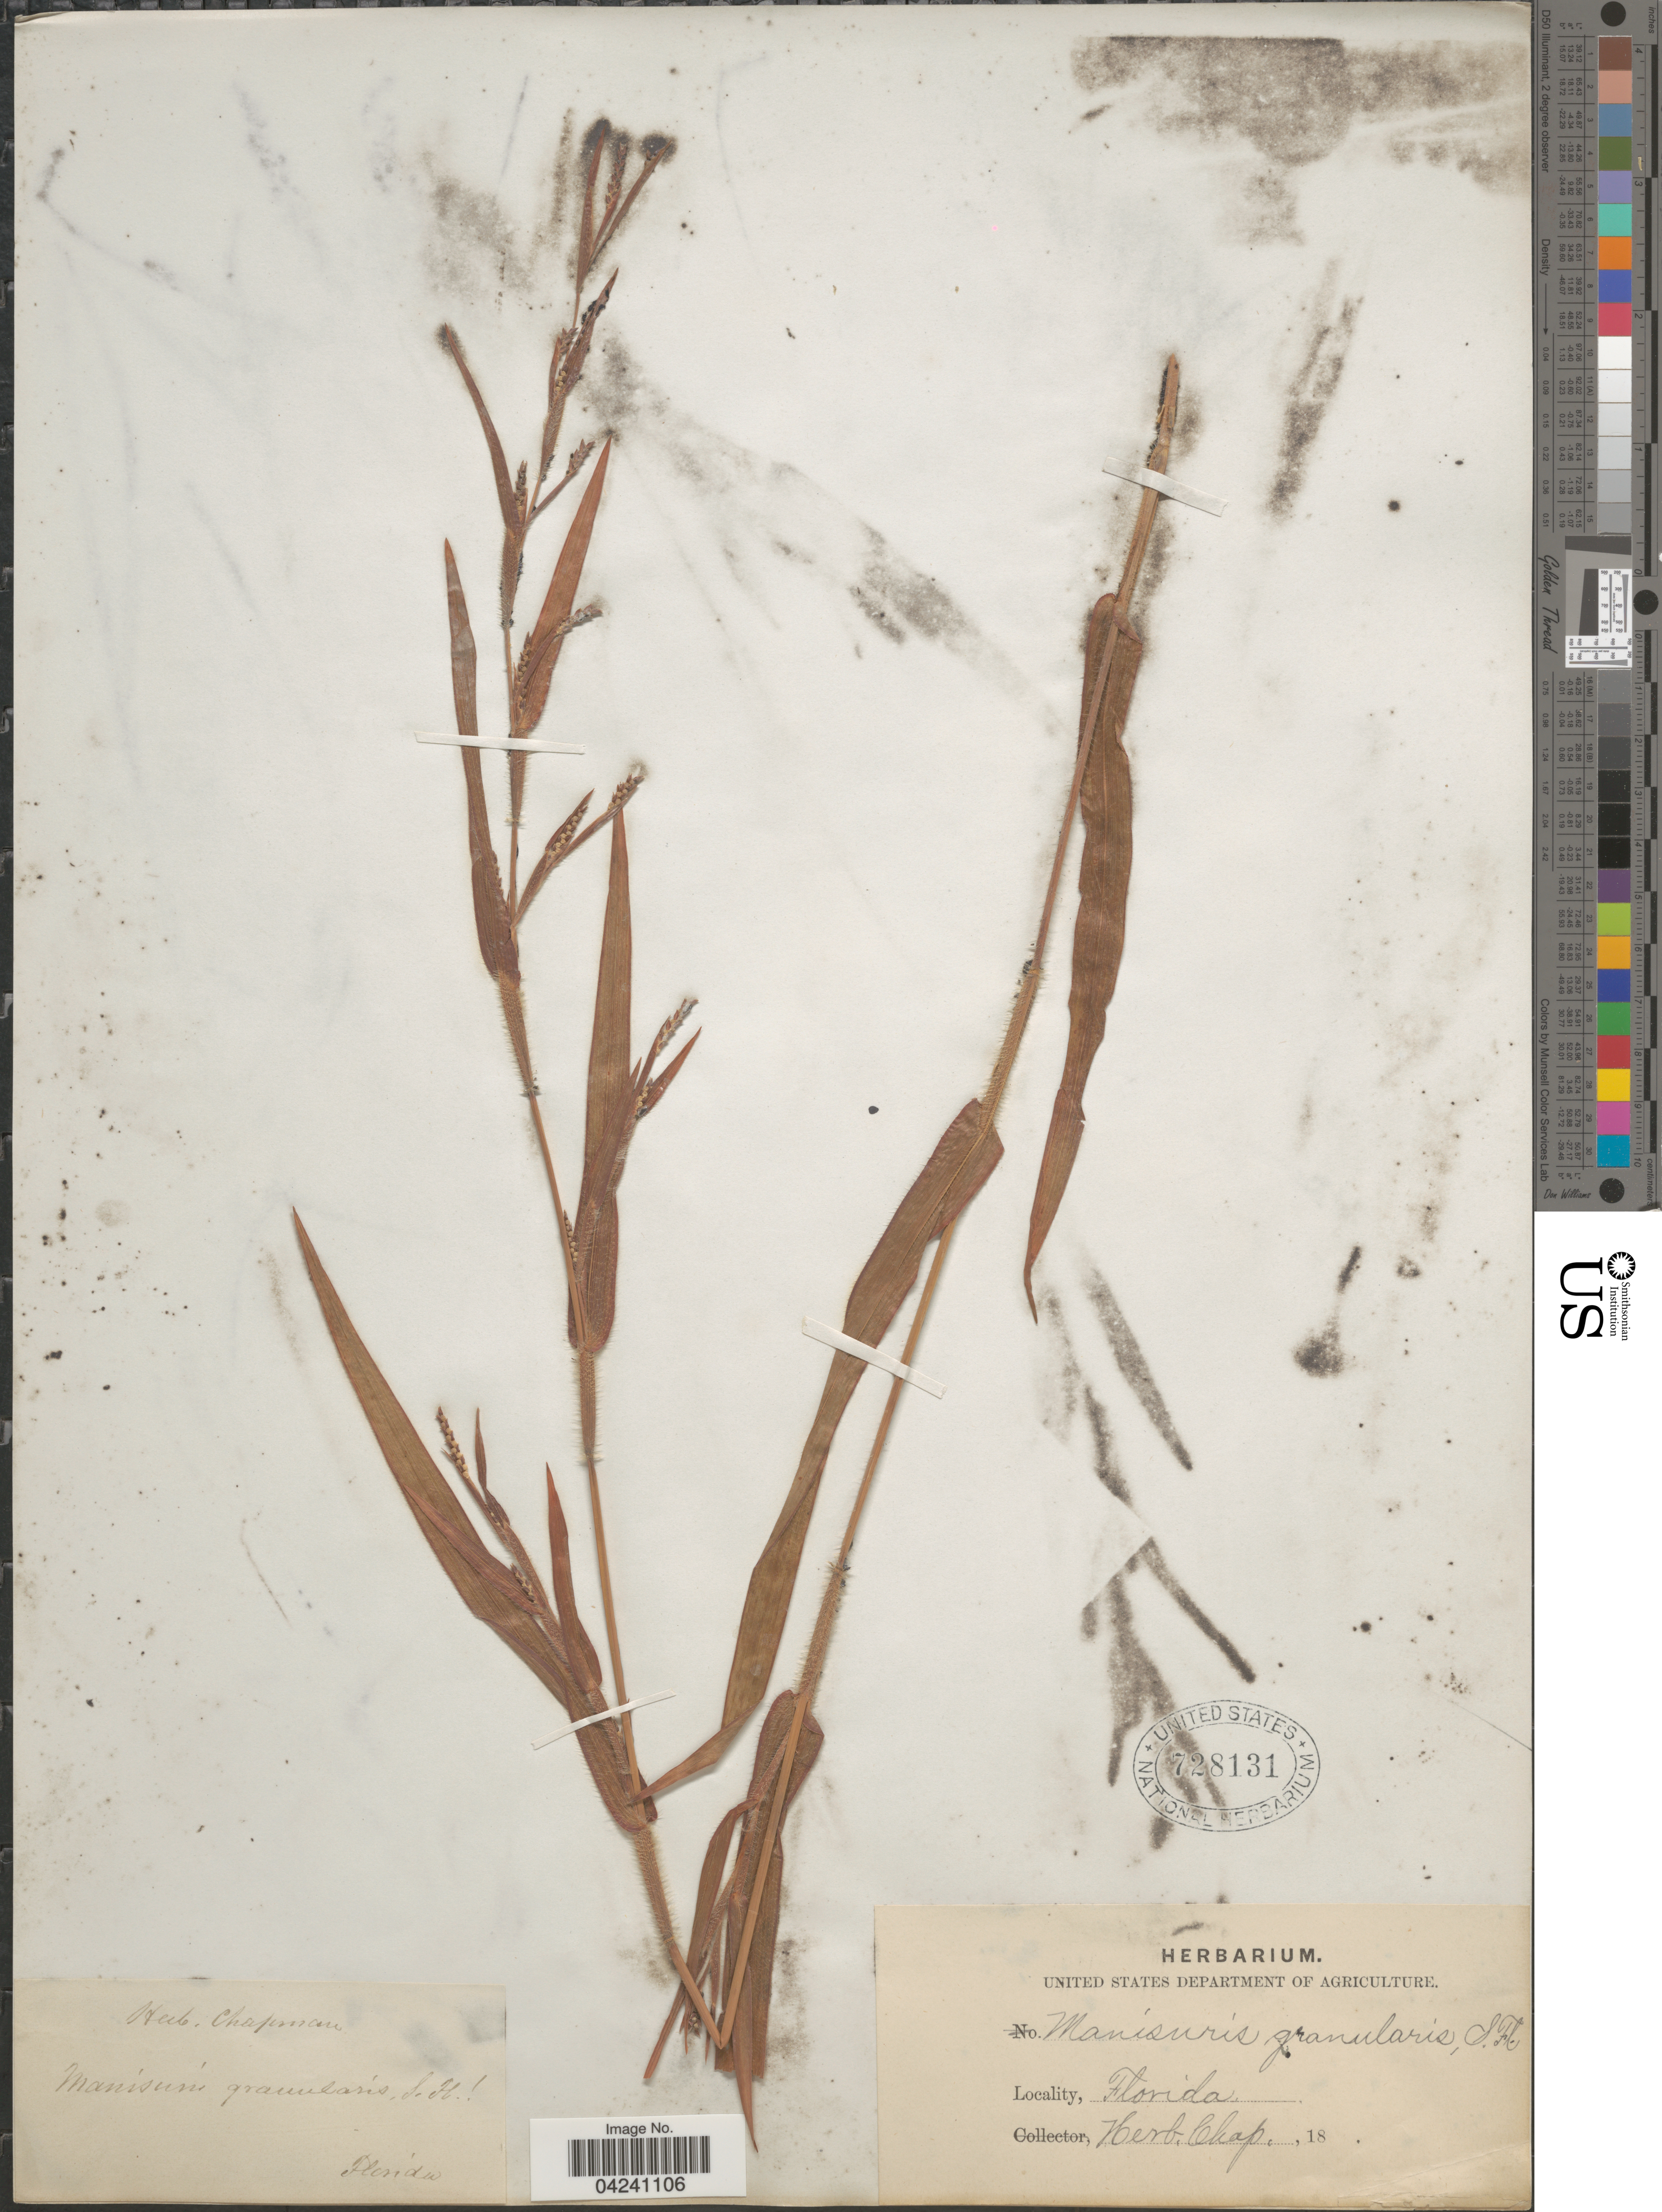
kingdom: Plantae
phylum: Tracheophyta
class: Liliopsida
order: Poales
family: Poaceae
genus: Hackelochloa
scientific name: Hackelochloa granularis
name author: (L.) Kuntze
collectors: ex herb. Chapman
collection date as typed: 18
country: United States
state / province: Florida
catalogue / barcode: US 728131